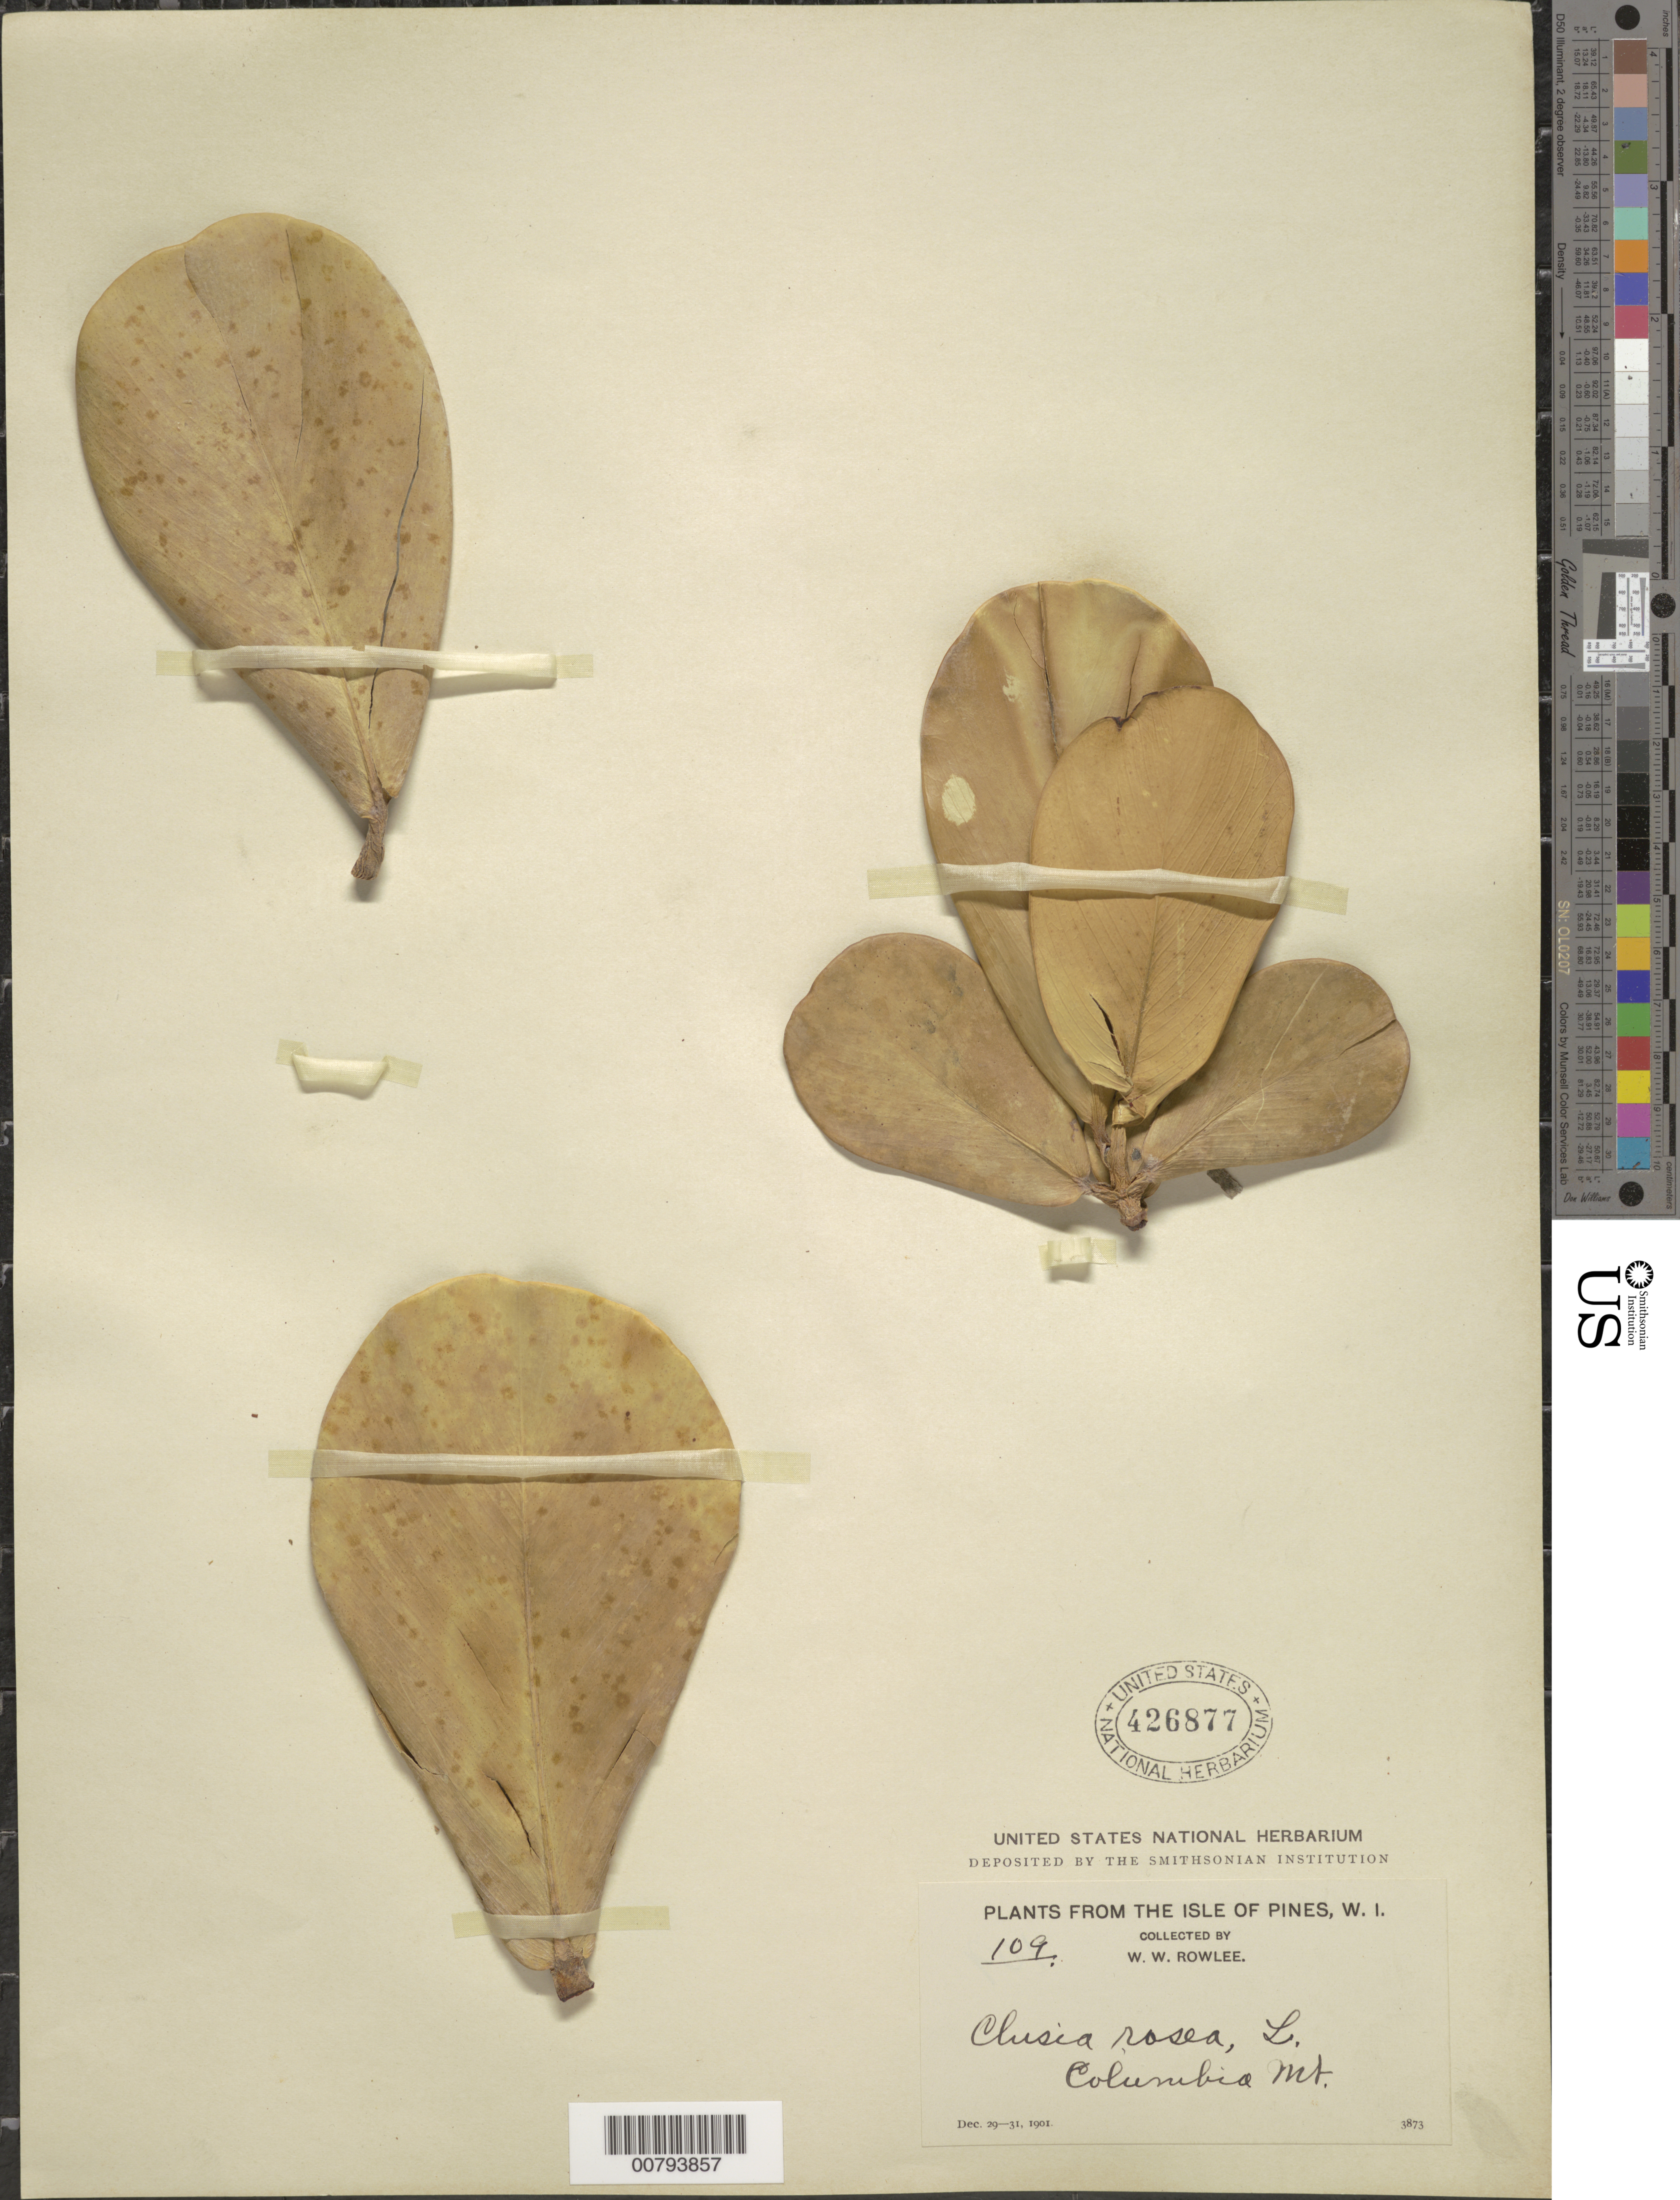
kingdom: Plantae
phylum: Tracheophyta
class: Magnoliopsida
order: Malpighiales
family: Clusiaceae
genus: Clusia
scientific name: Clusia rosea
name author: Jacq.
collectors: W. W. Rowlee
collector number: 109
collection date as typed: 29 Dec 1901 to 31 Dec 1901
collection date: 1901-12-29/1901-12-31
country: Cuba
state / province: Isla de La Juventud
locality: Columbia Mt.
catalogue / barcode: US 426877